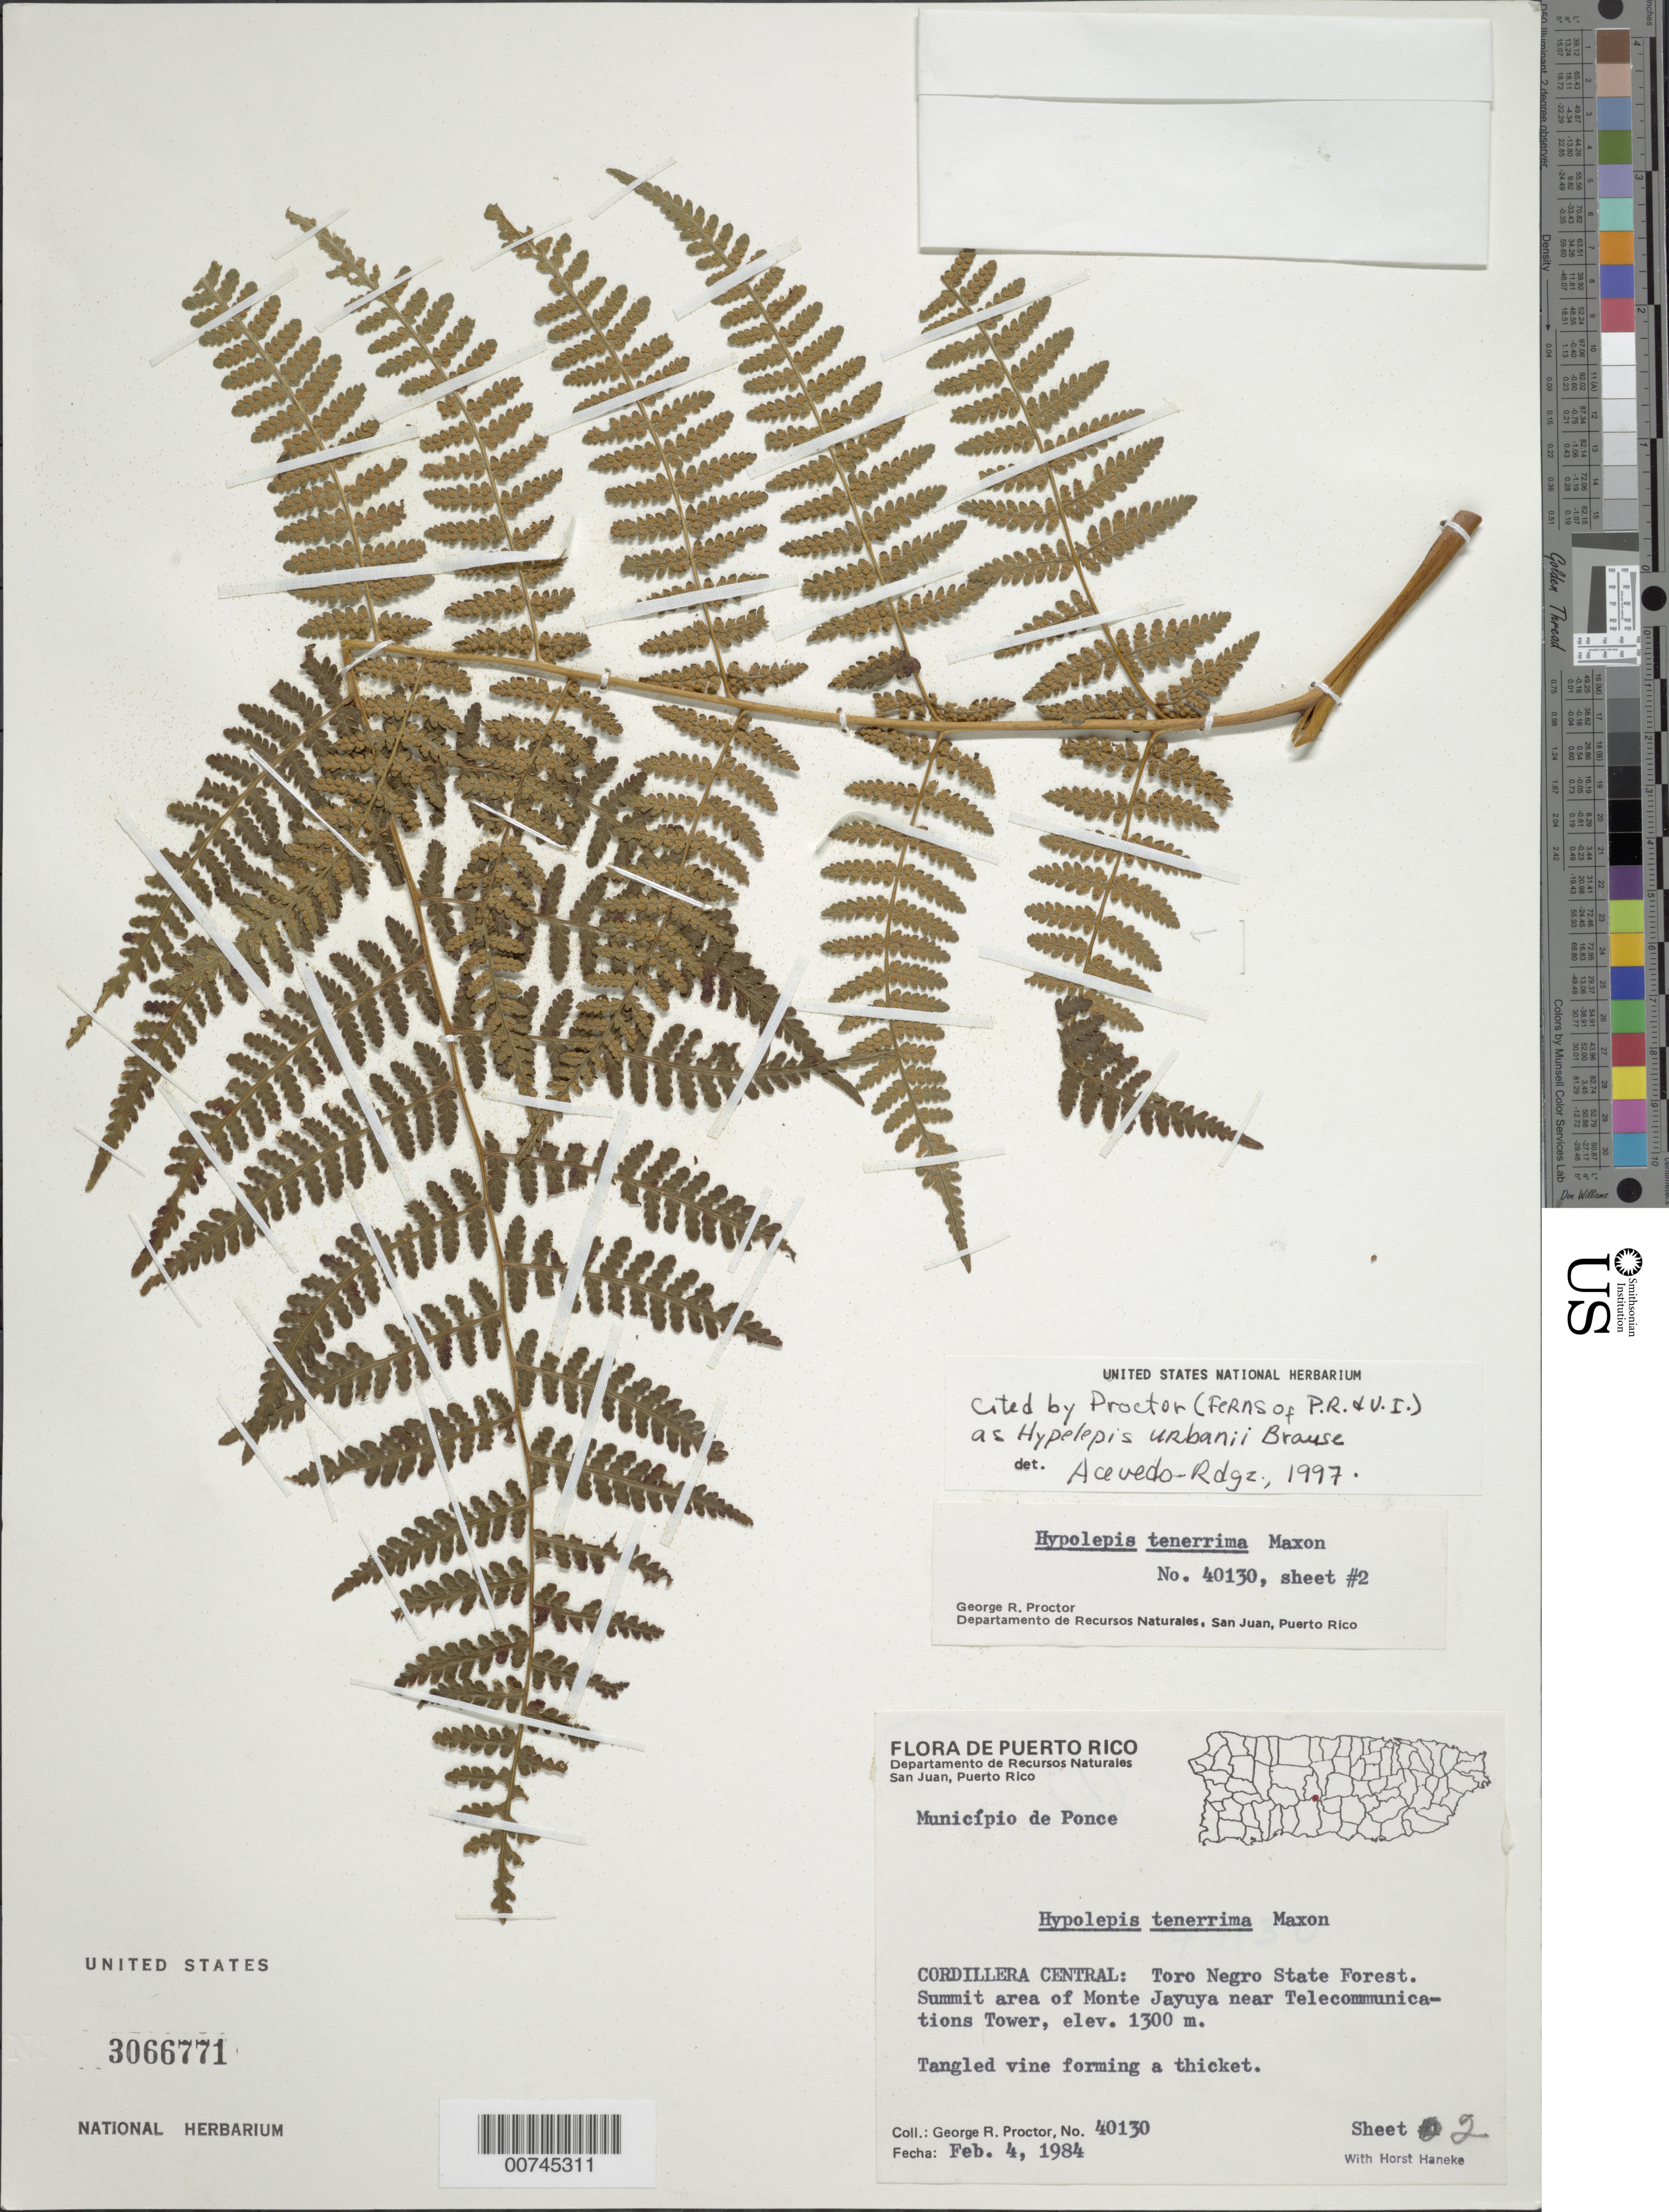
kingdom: Plantae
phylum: Tracheophyta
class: Polypodiopsida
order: Polypodiales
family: Dennstaedtiaceae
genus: Hypolepis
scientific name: Hypolepis urbanii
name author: Brause in Urb.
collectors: G. R. Proctor & H. Haneke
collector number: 40130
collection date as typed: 04 Feb 1984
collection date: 1984-02-04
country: Puerto Rico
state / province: Ponce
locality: Cordillera Central: Toro Negro State Forest. Summit area of Monte Jayuya near Telecomunications Tower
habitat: Tangled vine forming a thicket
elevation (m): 1300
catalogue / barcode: US 3066771